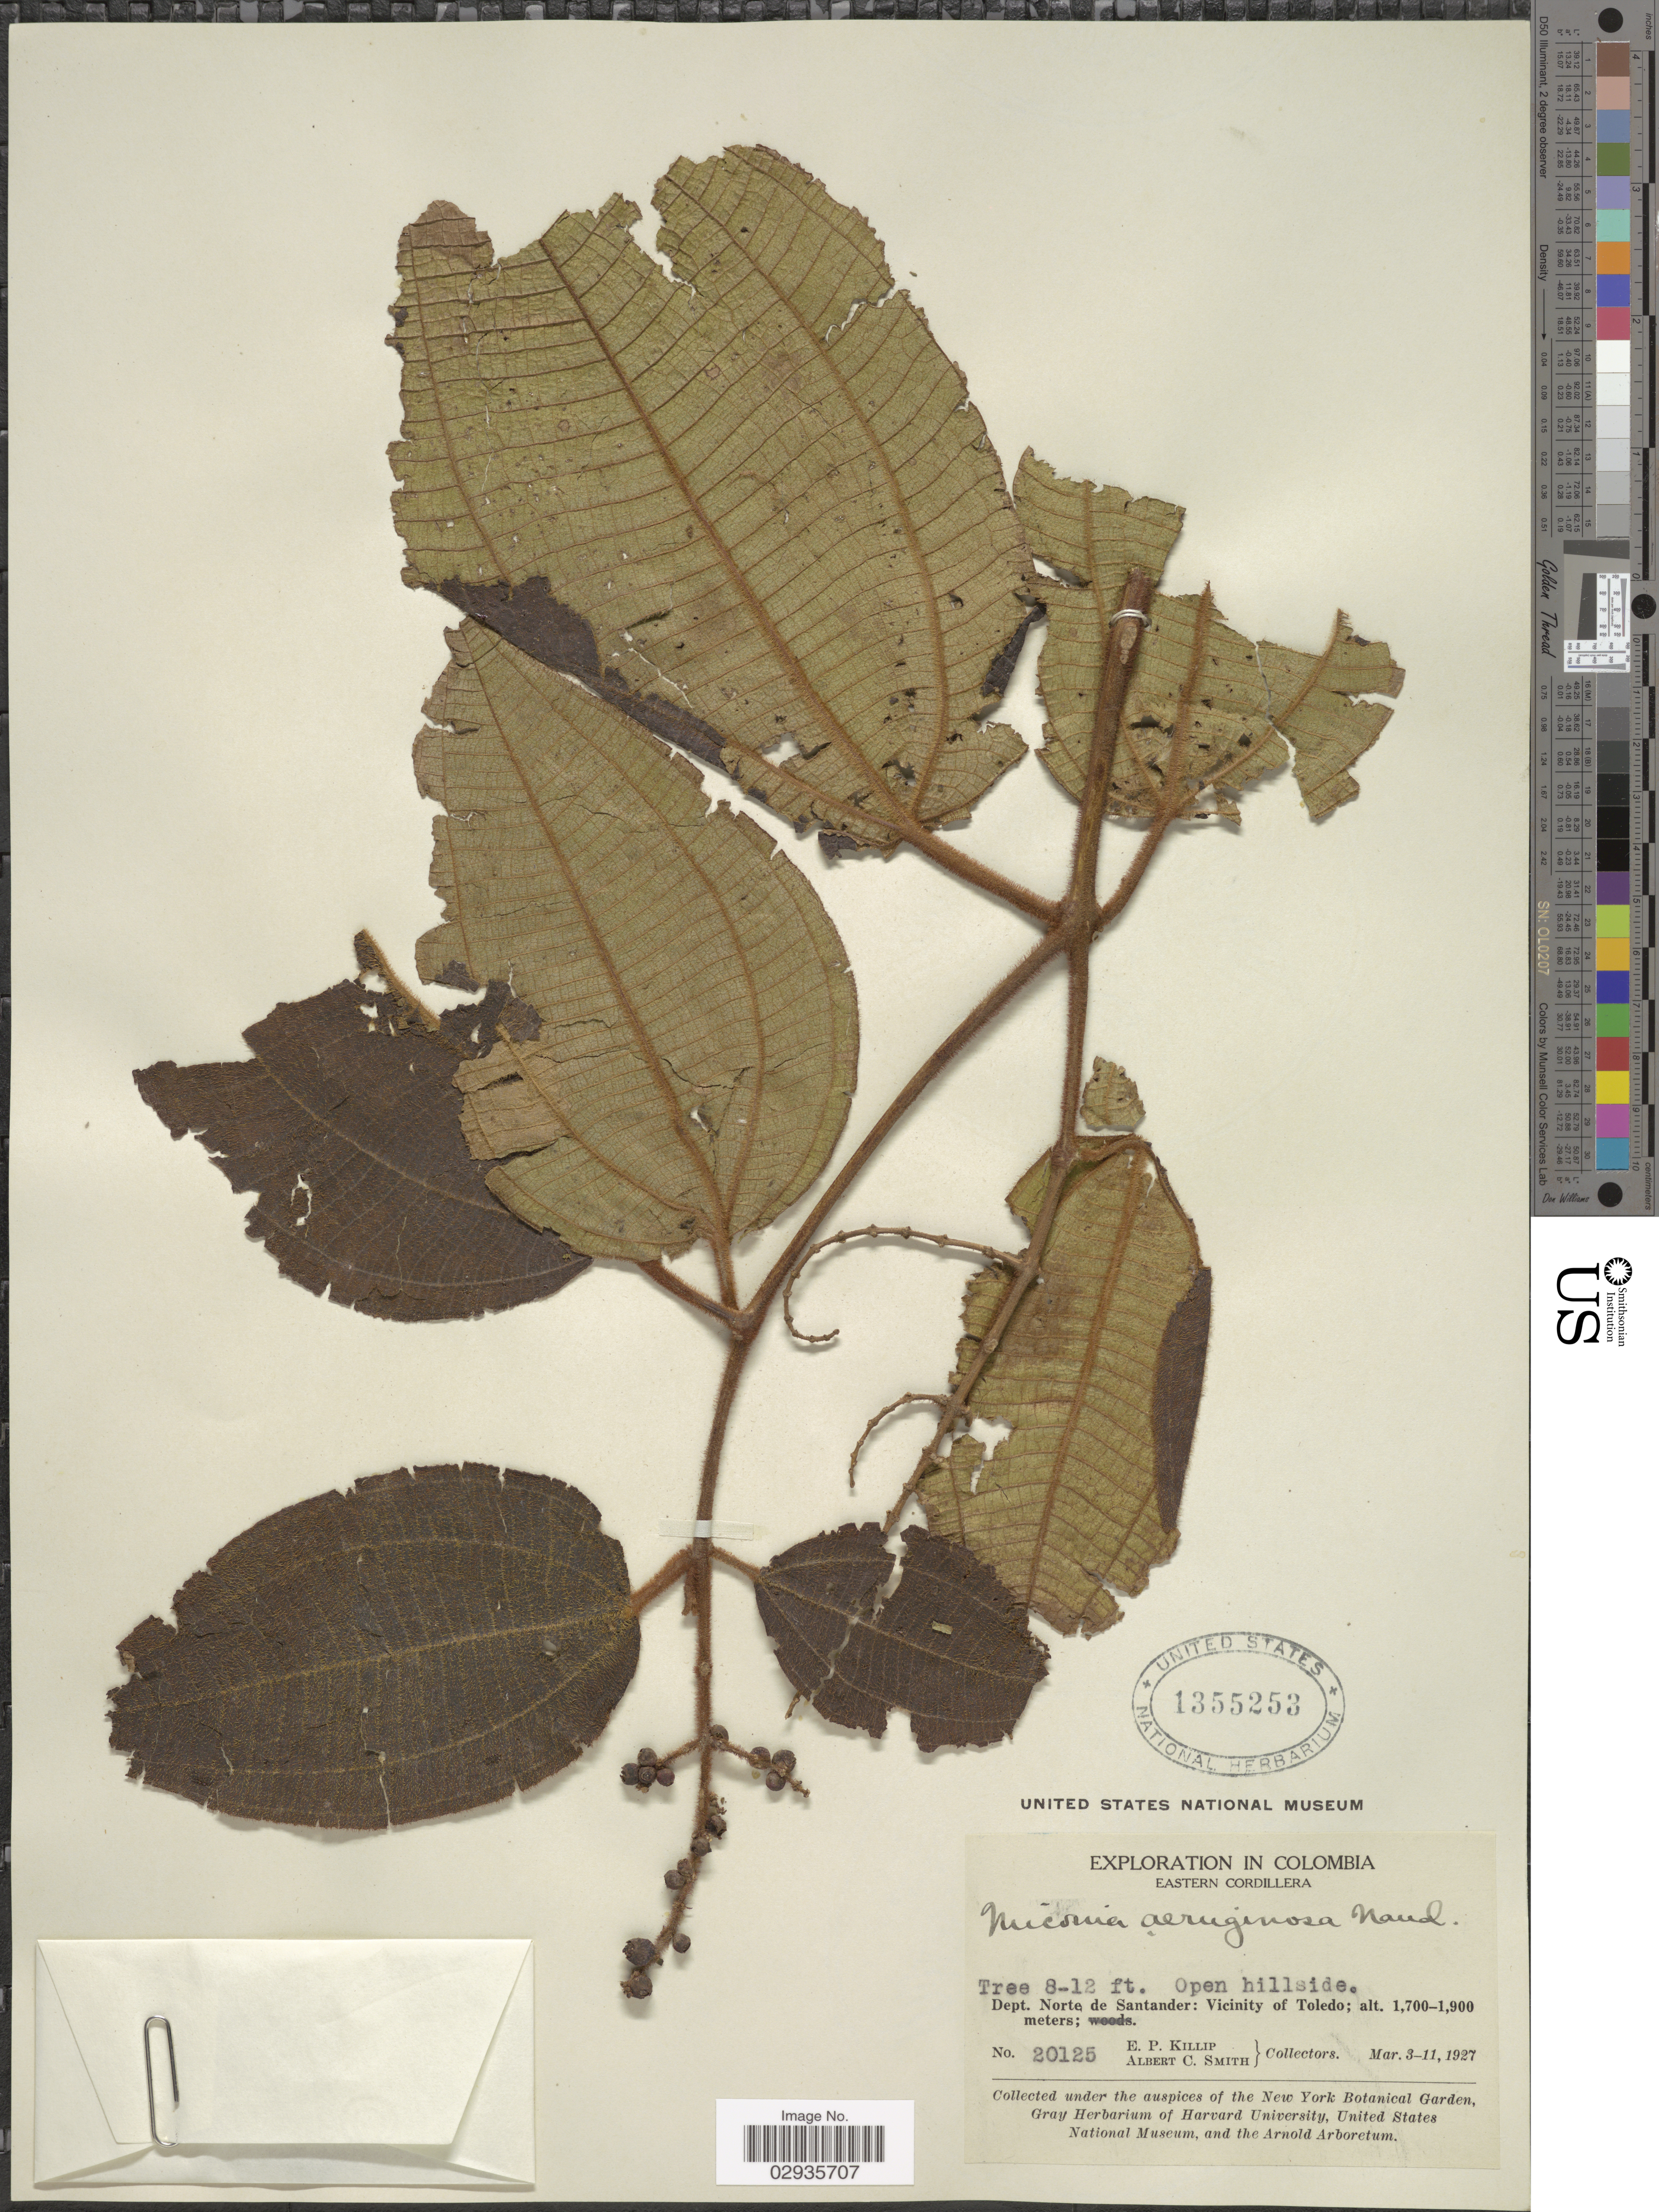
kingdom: Plantae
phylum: Tracheophyta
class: Magnoliopsida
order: Myrtales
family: Melastomataceae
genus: Miconia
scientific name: Miconia aeruginosa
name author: Naudin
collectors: E. P. Killip & A. C. Smith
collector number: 20125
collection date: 1927-03-03/1927-03-11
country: Colombia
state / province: Norte de Santander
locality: Eastern Cordillera. Dept. Norte de Santander: Vicinity of Toledo.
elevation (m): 1700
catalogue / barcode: US 1355253